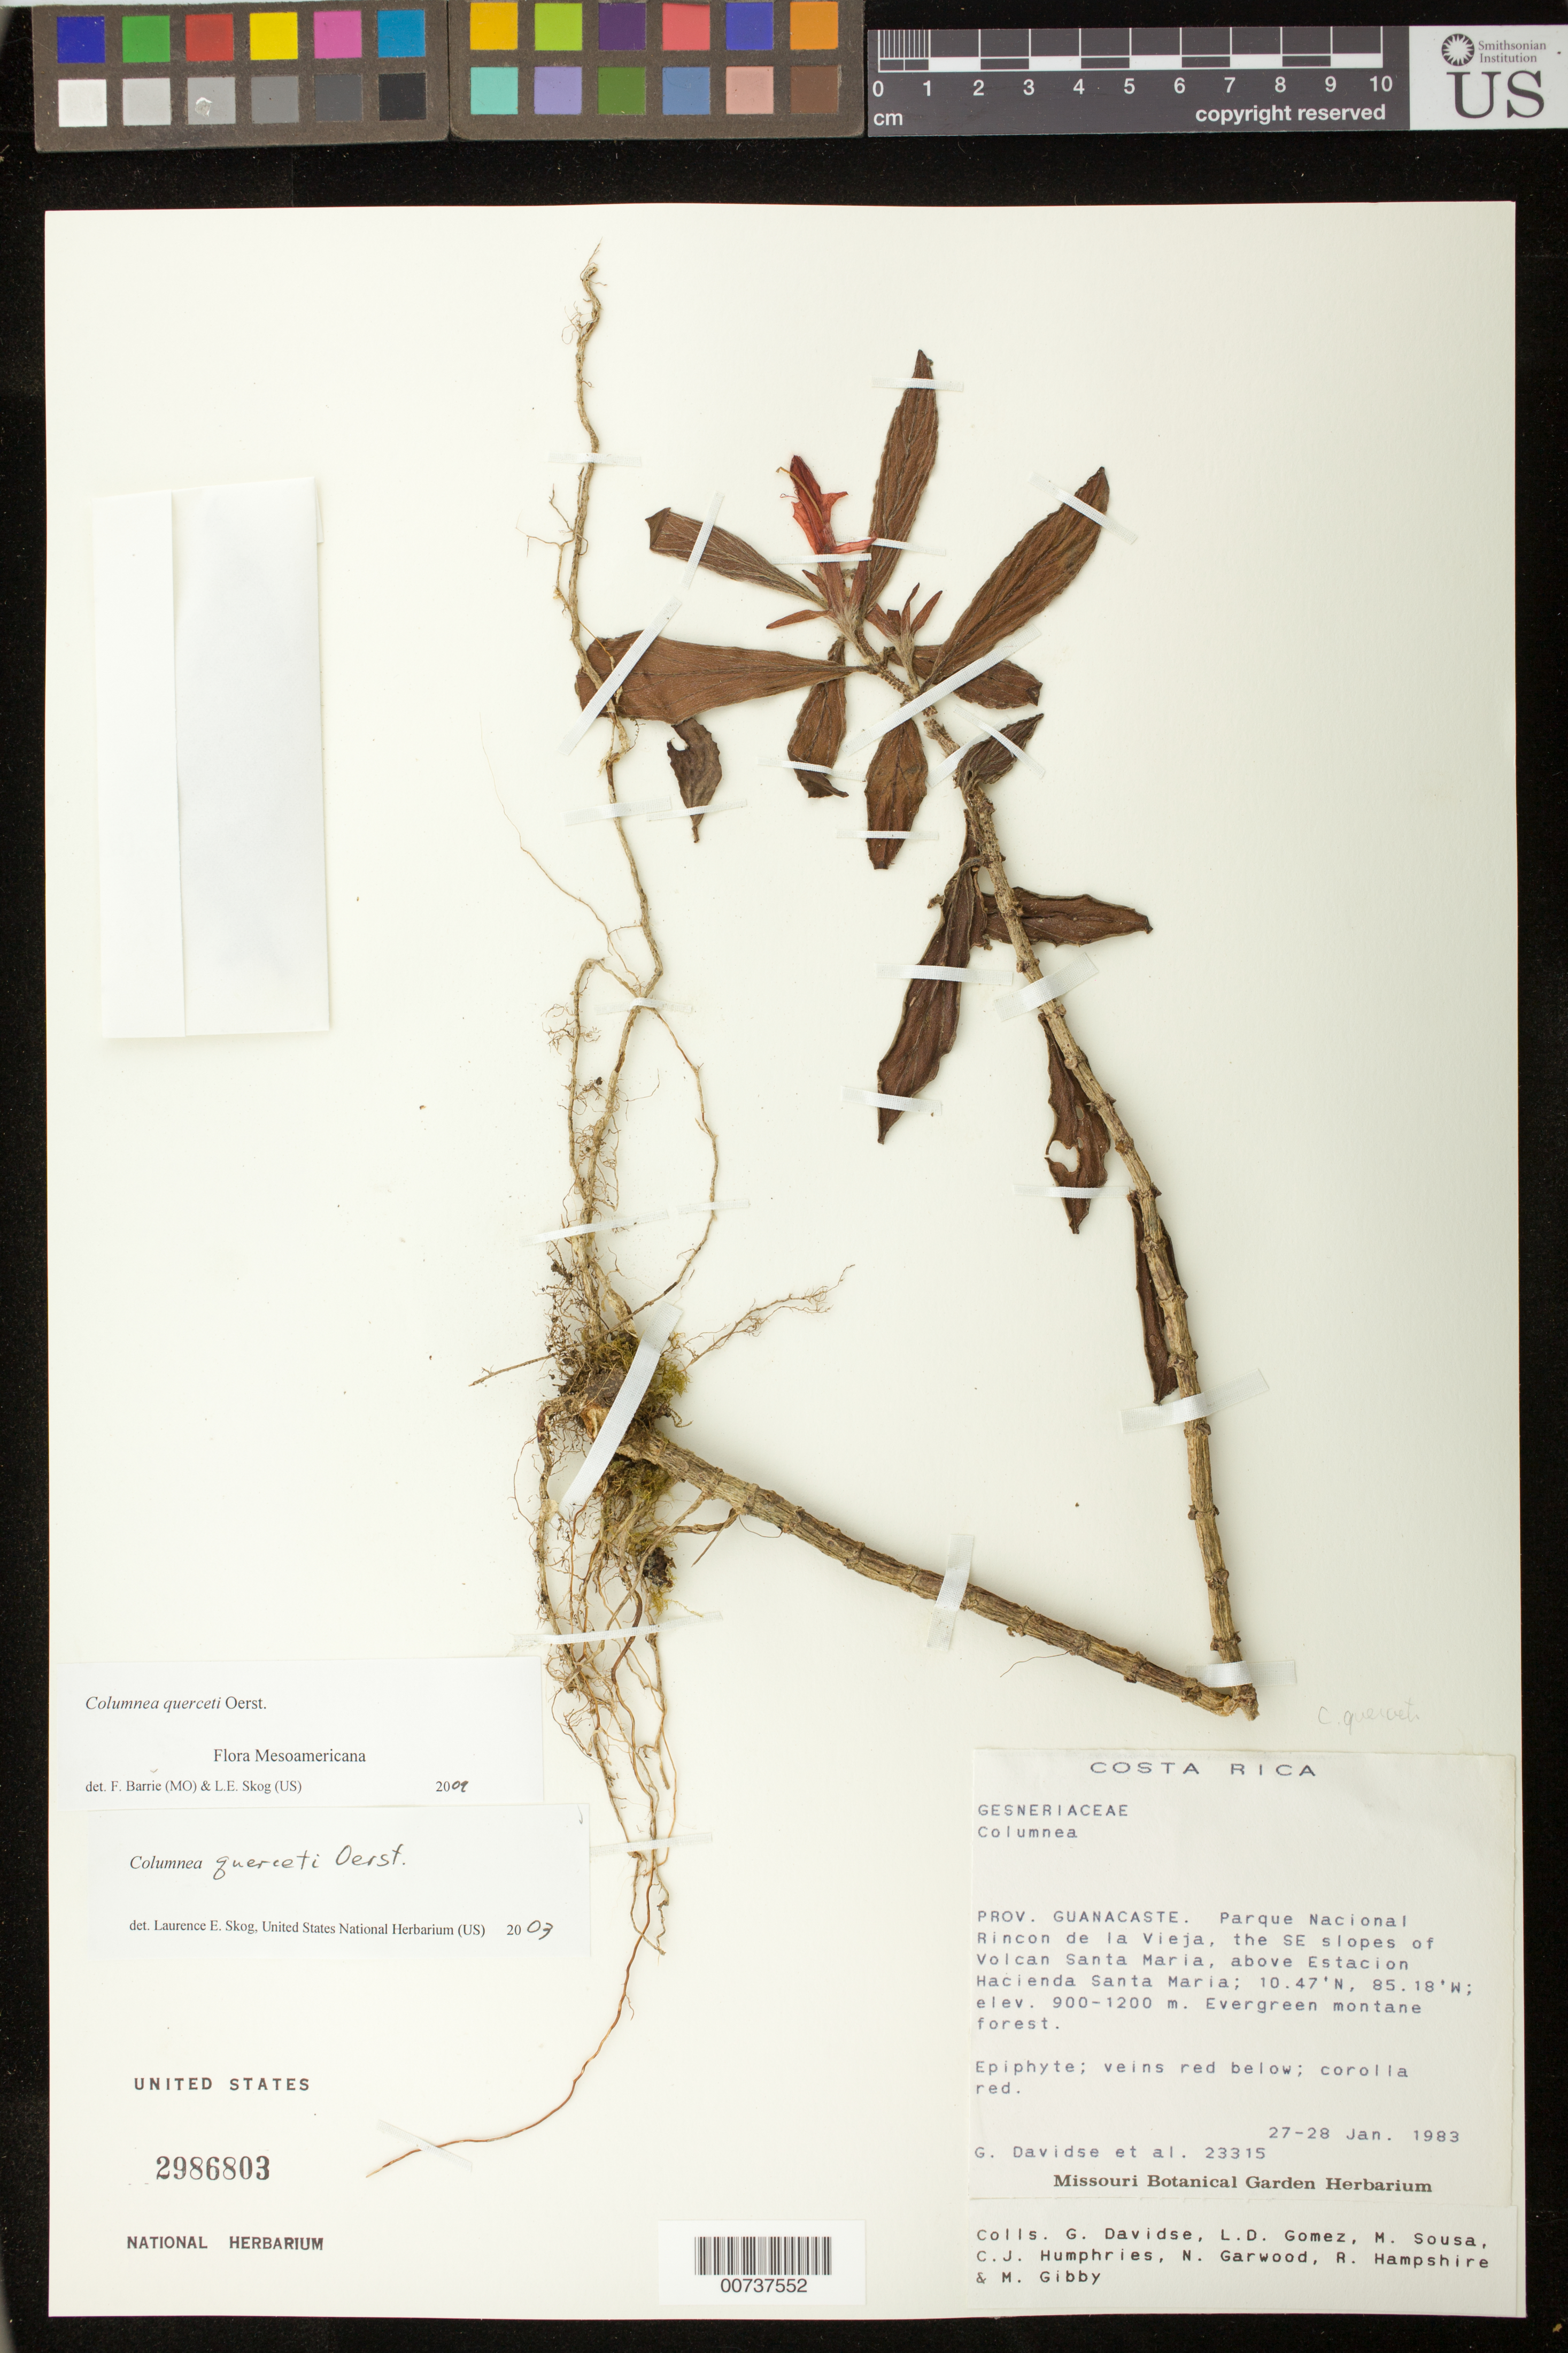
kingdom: Plantae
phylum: Tracheophyta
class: Magnoliopsida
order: Lamiales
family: Gesneriaceae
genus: Columnea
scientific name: Columnea querceti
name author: Oerst.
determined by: Skog, Laurence E.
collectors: G. Davidse, L. D. Gómez, M. Sousa, C. J. Humphries, N. C. Garwood, R. Hampshire & M. Gibby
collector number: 23315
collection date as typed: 27-28 Jan 1983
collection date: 1983-01-27/1983-01-28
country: Costa Rica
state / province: Guanacaste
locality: Parque Nacional Rincon de la Vieja, the SE slopes of Volcan Santa Maria, above Estacion Hacienda Santa Maria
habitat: Evergreen montane forest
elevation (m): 900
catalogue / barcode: US 2986803